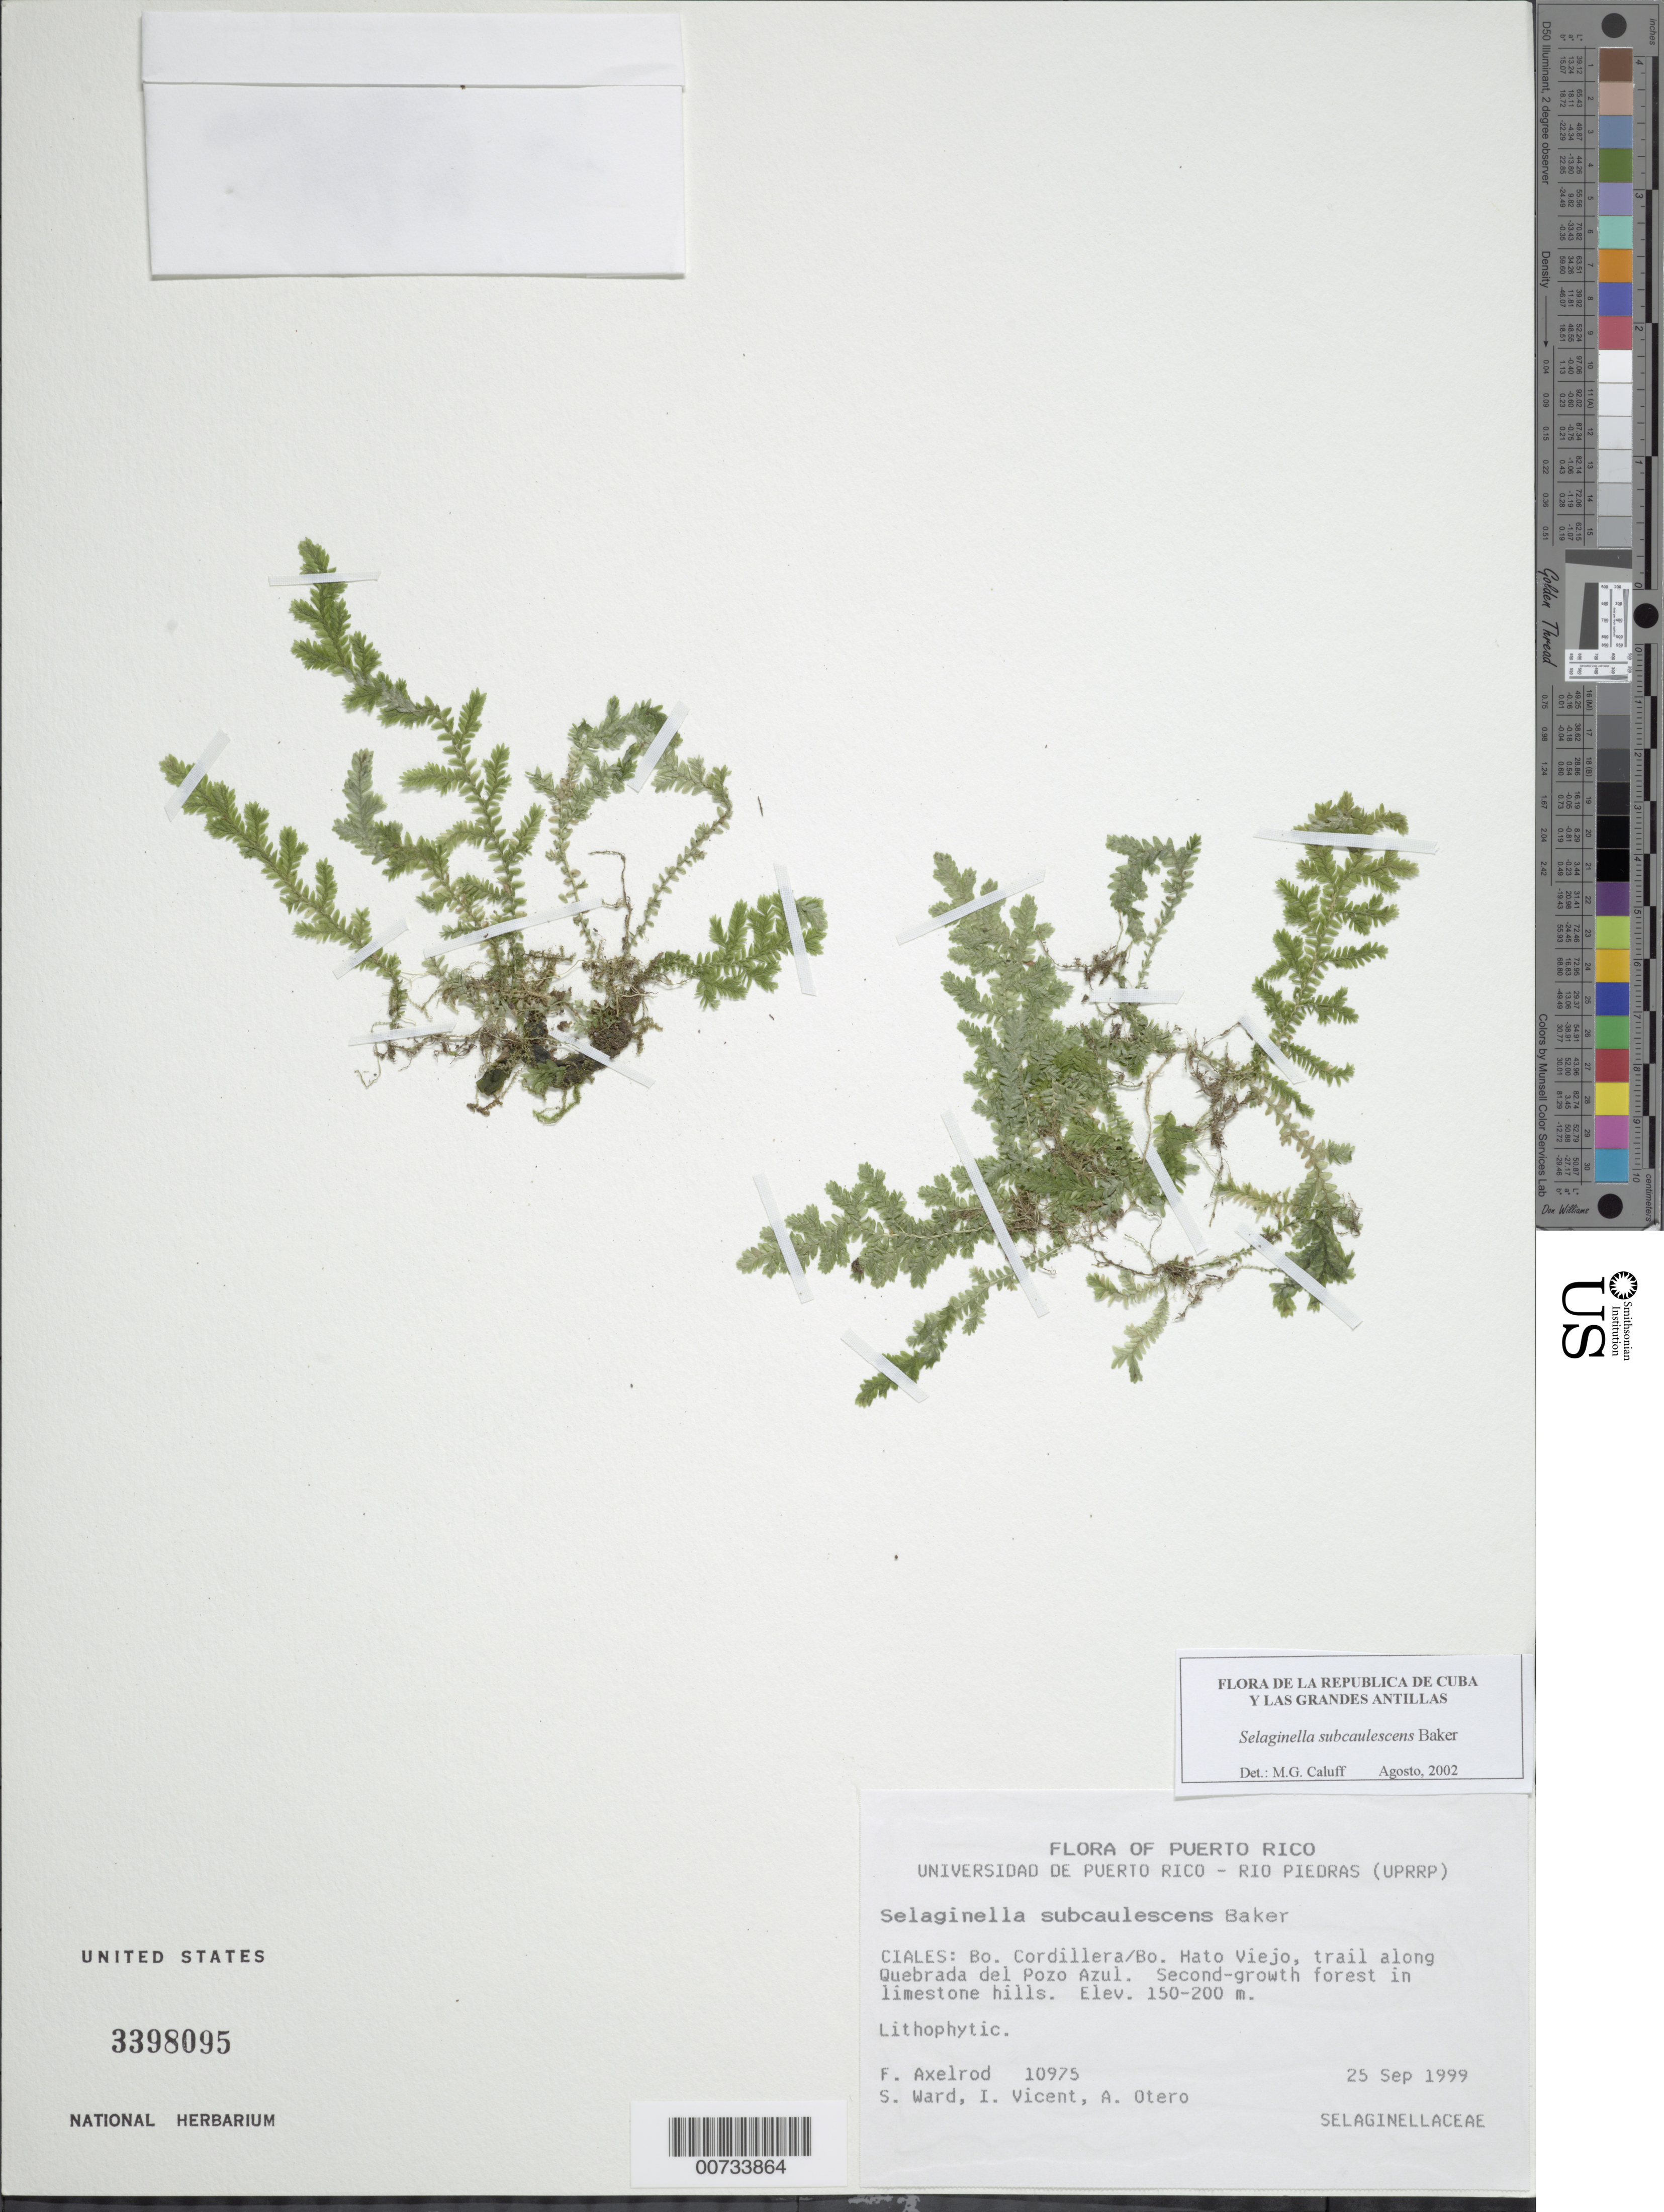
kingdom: Plantae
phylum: Tracheophyta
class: Lycopodiopsida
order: Selaginellales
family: Selaginellaceae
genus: Selaginella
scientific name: Selaginella subcaulescens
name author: Baker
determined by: Caluff, M. García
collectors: F. S. Axelrod, S. Ward, I. Vicent & I. Otero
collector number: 10975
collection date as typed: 25 Sep 1999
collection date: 1999-09-25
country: Puerto Rico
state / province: Ciales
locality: Ciales: Bo. Cordillera/Bo. Hato Viejo, trail along Quebrada del Pozo Azul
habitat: Second-growth forest in limestone hills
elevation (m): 150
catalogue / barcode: US 3398095